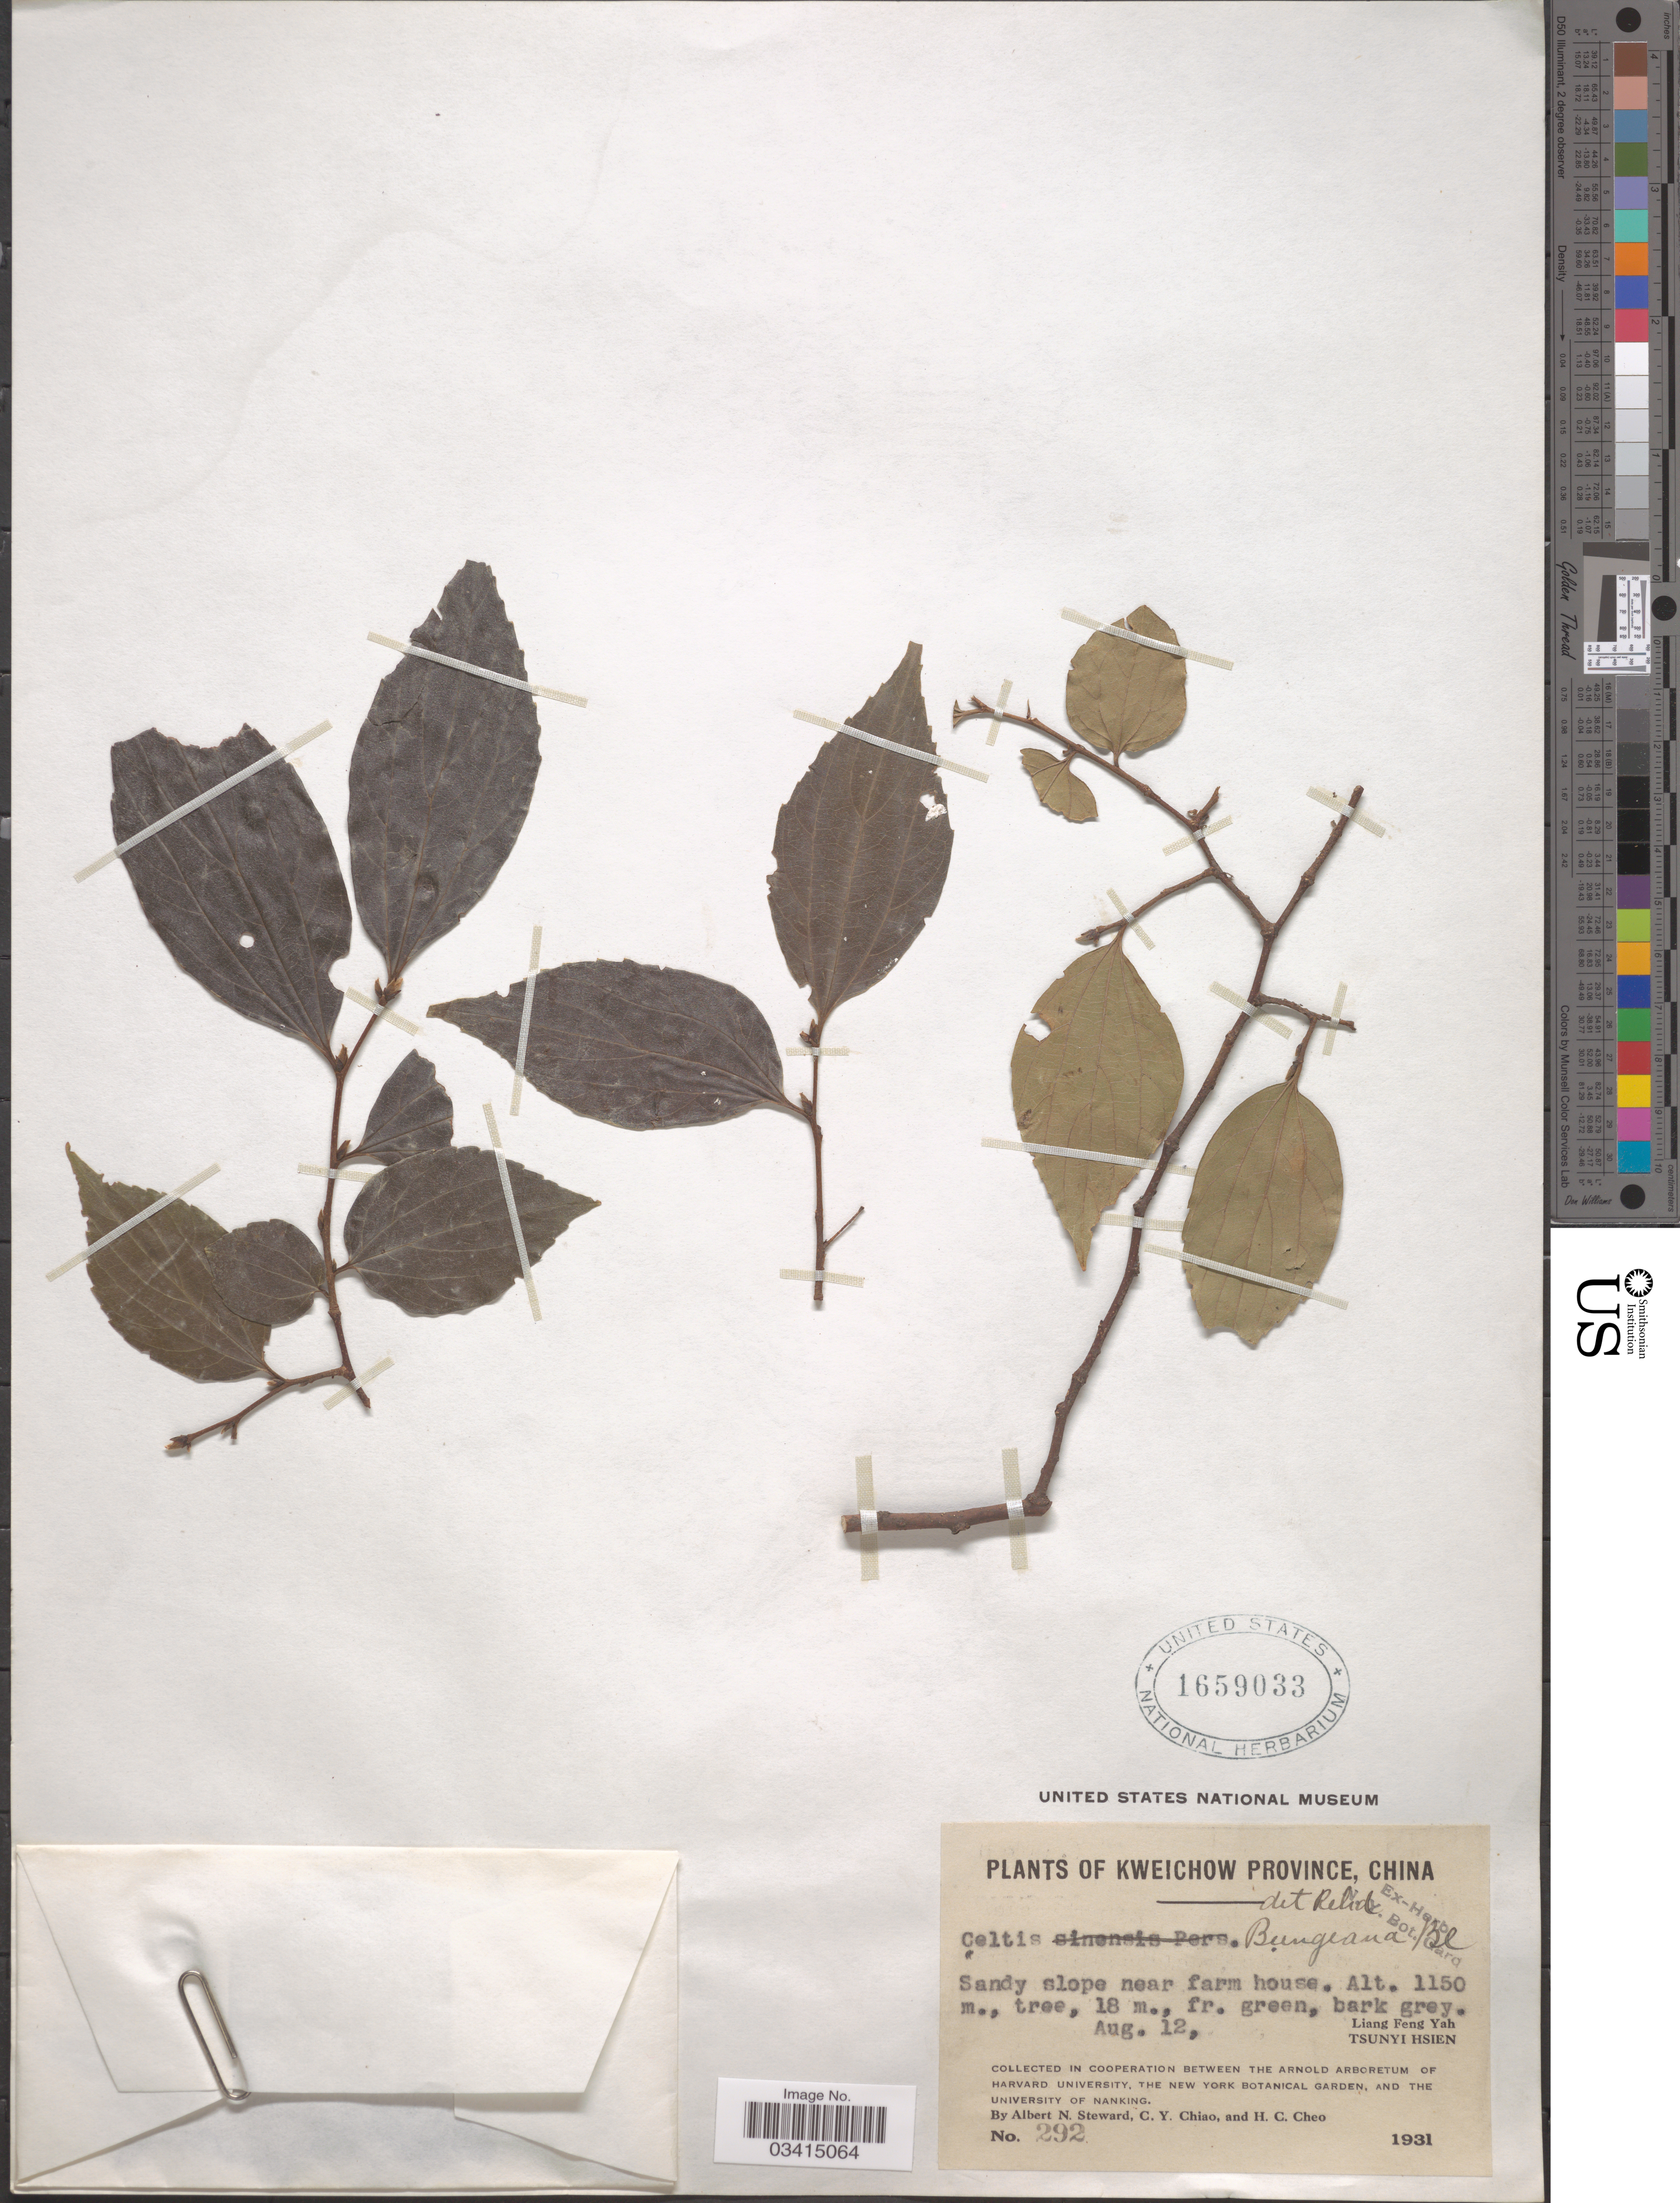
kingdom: Plantae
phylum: Tracheophyta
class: Magnoliopsida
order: Rosales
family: Cannabaceae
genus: Celtis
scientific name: Celtis bungeana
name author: Blume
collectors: A. N. Steward, C. Y. Chiao & H. Cheo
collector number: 292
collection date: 1931-08-12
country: China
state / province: Guizhou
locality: Kweichow Province. Sandy slope near farm house. Liang Feng Yah. Tsunyi Hsien.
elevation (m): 1150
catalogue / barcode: US 1659033